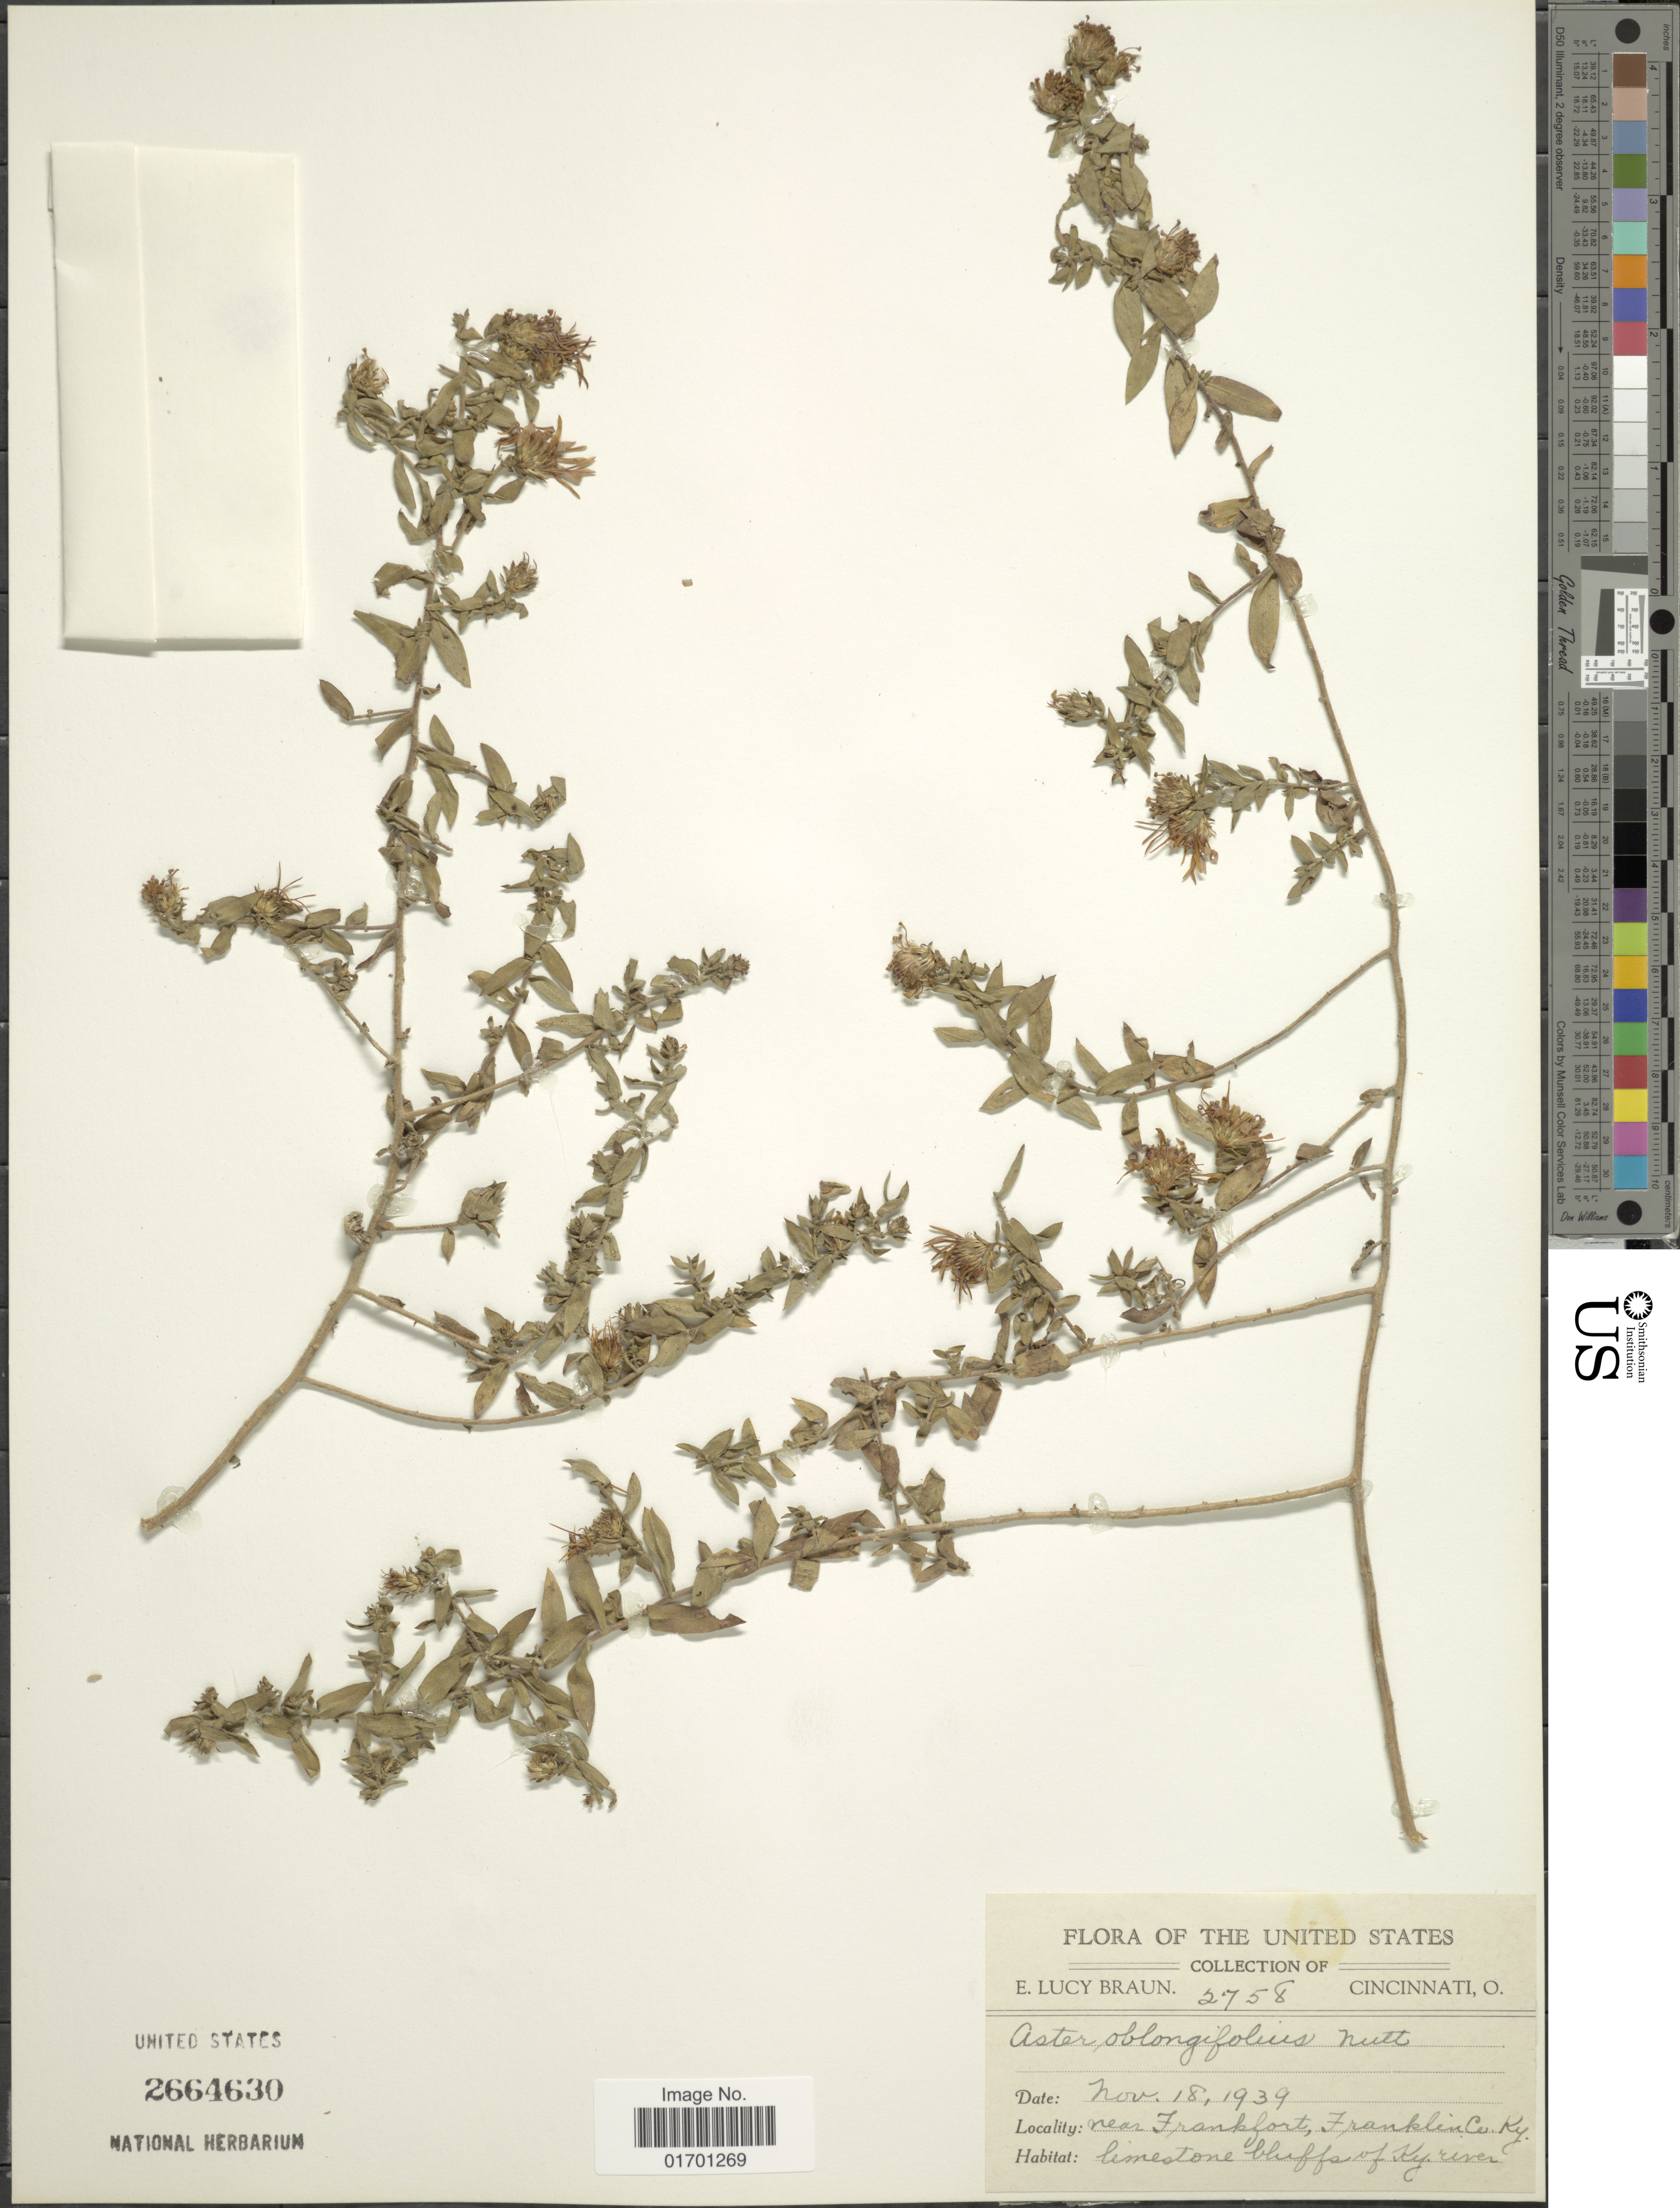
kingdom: Plantae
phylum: Tracheophyta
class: Magnoliopsida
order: Asterales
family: Asteraceae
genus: Symphyotrichum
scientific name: Symphyotrichum oblongifolium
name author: (Nutt.) G.L. Nesom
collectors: E. L. Braun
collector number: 2758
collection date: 1939-11-18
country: United States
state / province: Kentucky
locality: Near Frankfort, Franklin Co.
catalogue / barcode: US 2664630